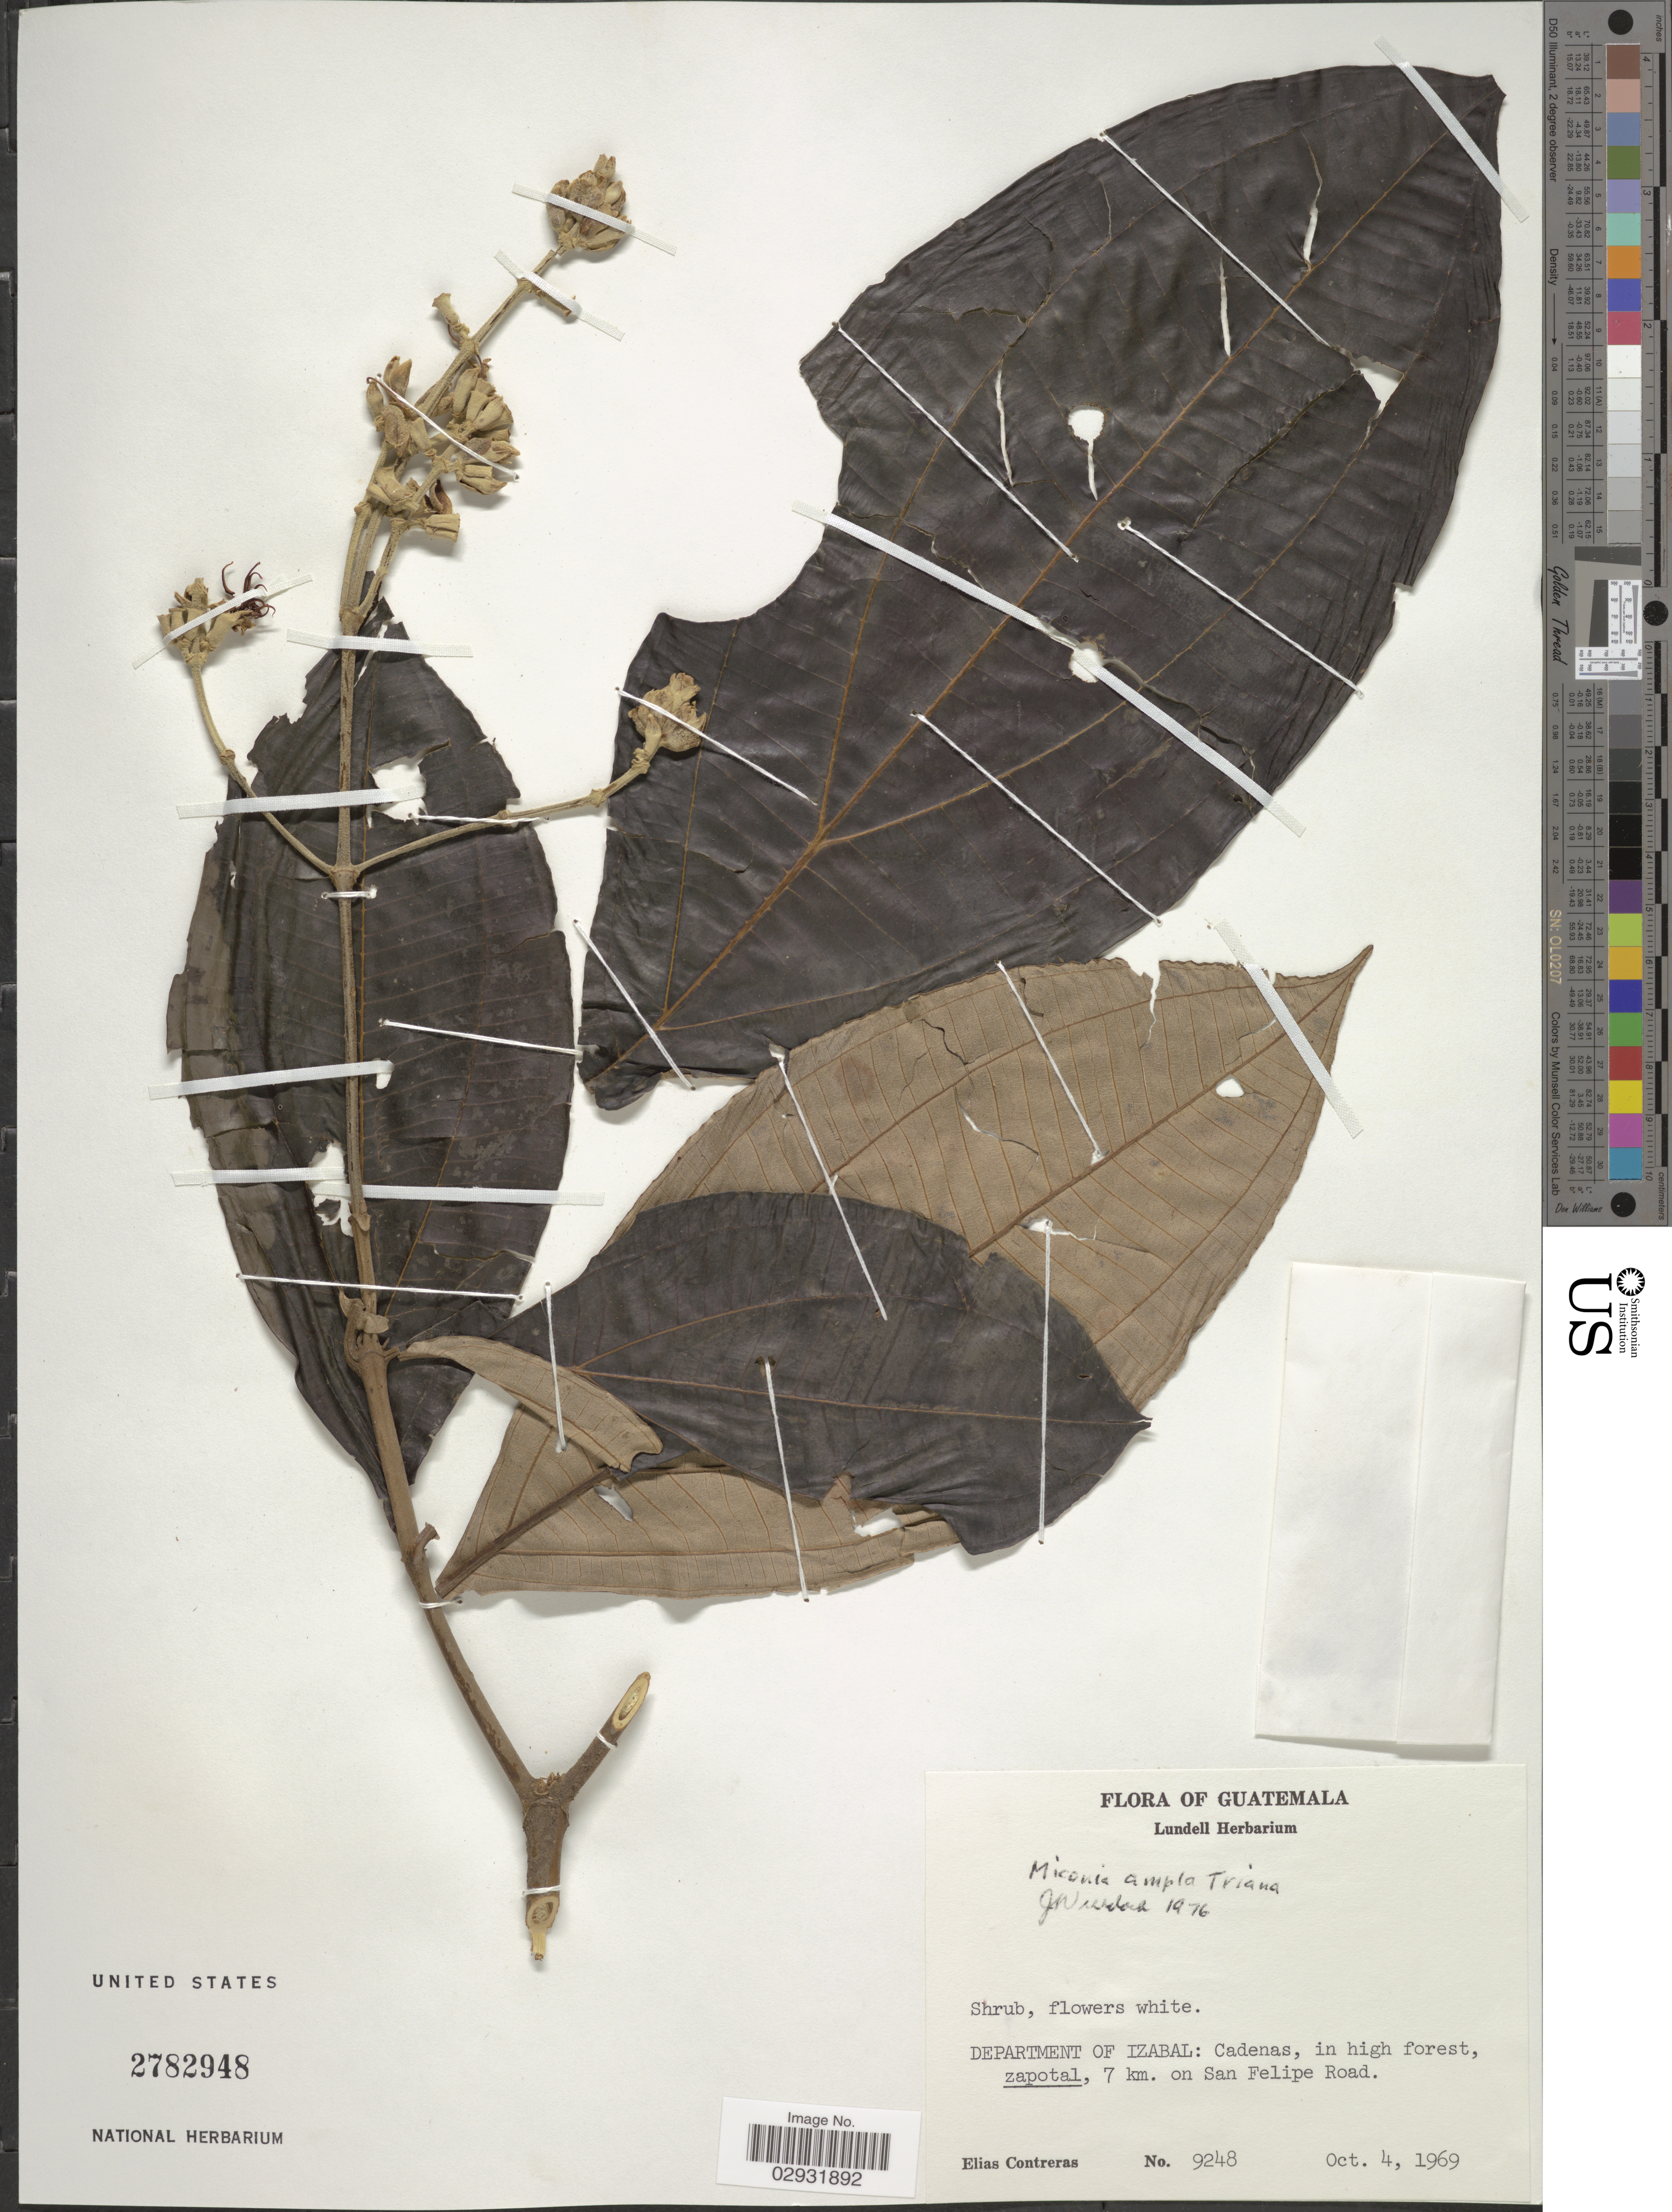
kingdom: Plantae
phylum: Tracheophyta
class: Magnoliopsida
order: Myrtales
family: Melastomataceae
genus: Miconia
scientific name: Miconia ampla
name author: Triana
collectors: E. Contreras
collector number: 9248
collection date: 1969-10-04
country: Guatemala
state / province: Izabal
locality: Department of Izabal: Cadenas, in high forest, zapotal, 7 km. on San Felipe Road.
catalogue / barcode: US 2782948